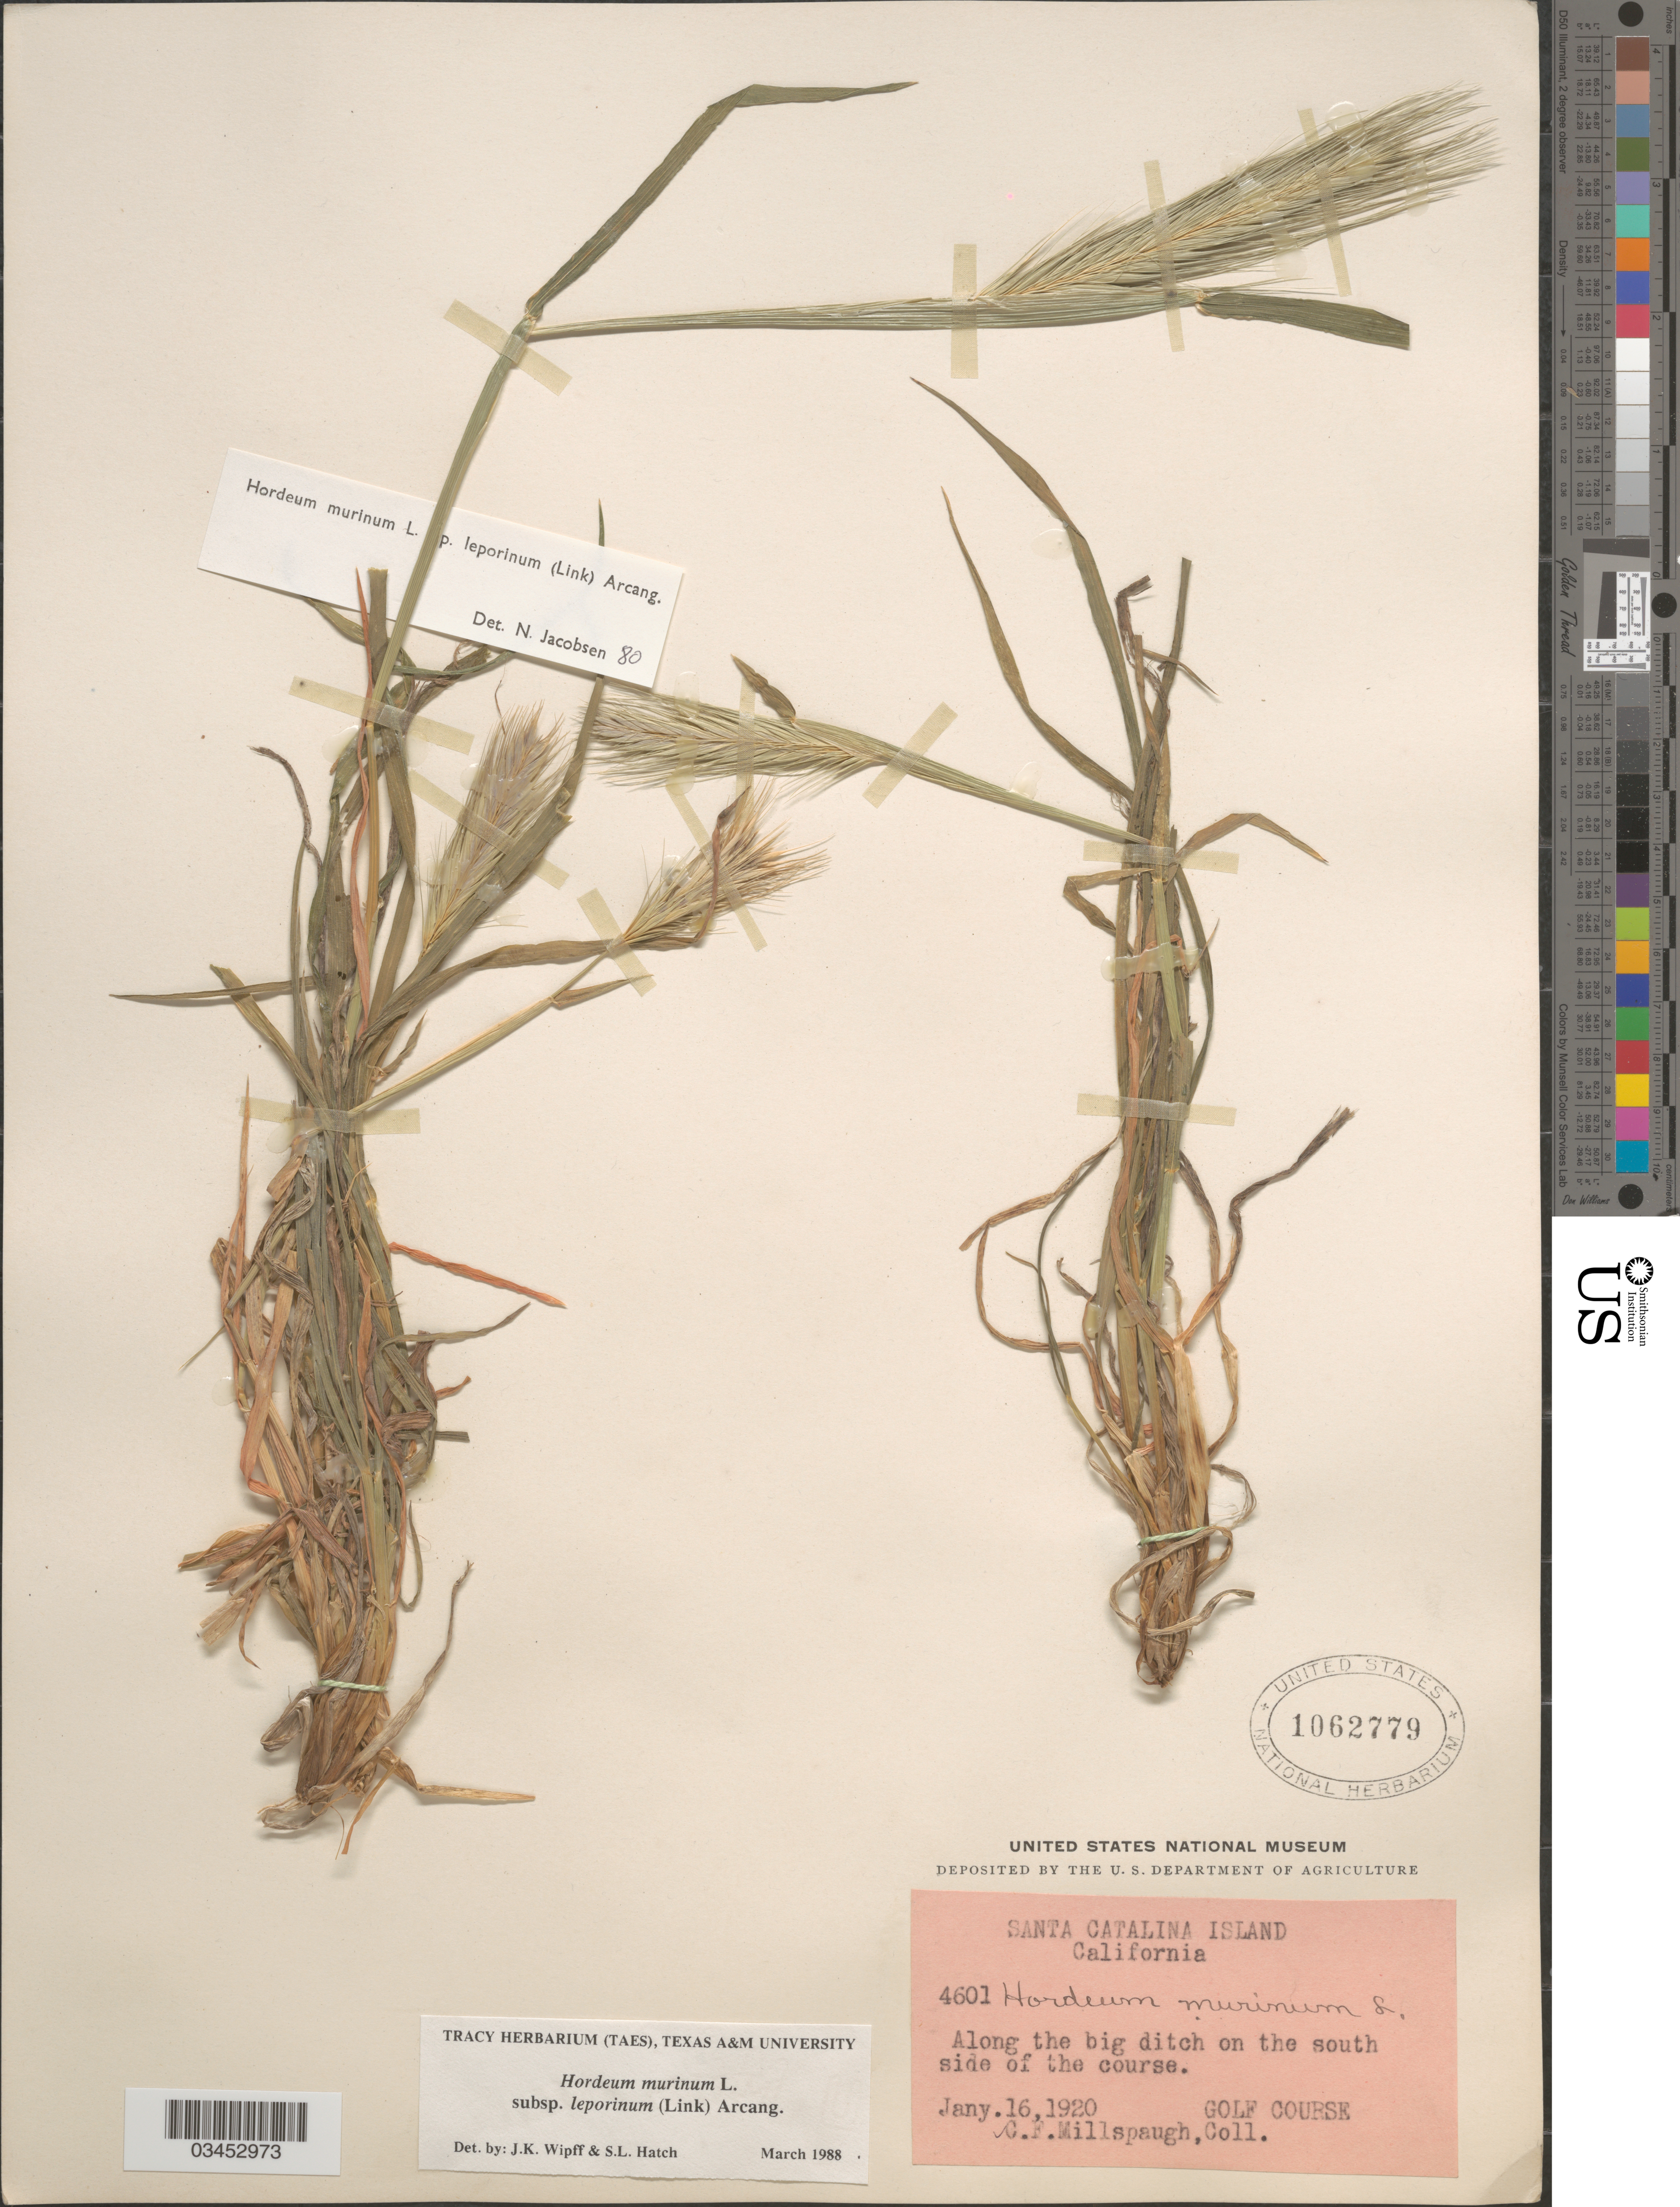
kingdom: Plantae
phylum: Tracheophyta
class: Liliopsida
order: Poales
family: Poaceae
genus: Hordeum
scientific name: Hordeum murinum subsp. leporinum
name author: (Link) Arcang.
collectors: C. F. Millspaugh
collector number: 4601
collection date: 1920-01-16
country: United States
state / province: California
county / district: Los Angeles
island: Santa Catalina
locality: Santa Catalina Island. Along the big ditch on the south side of the course. Golf Course.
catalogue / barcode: US 1062779